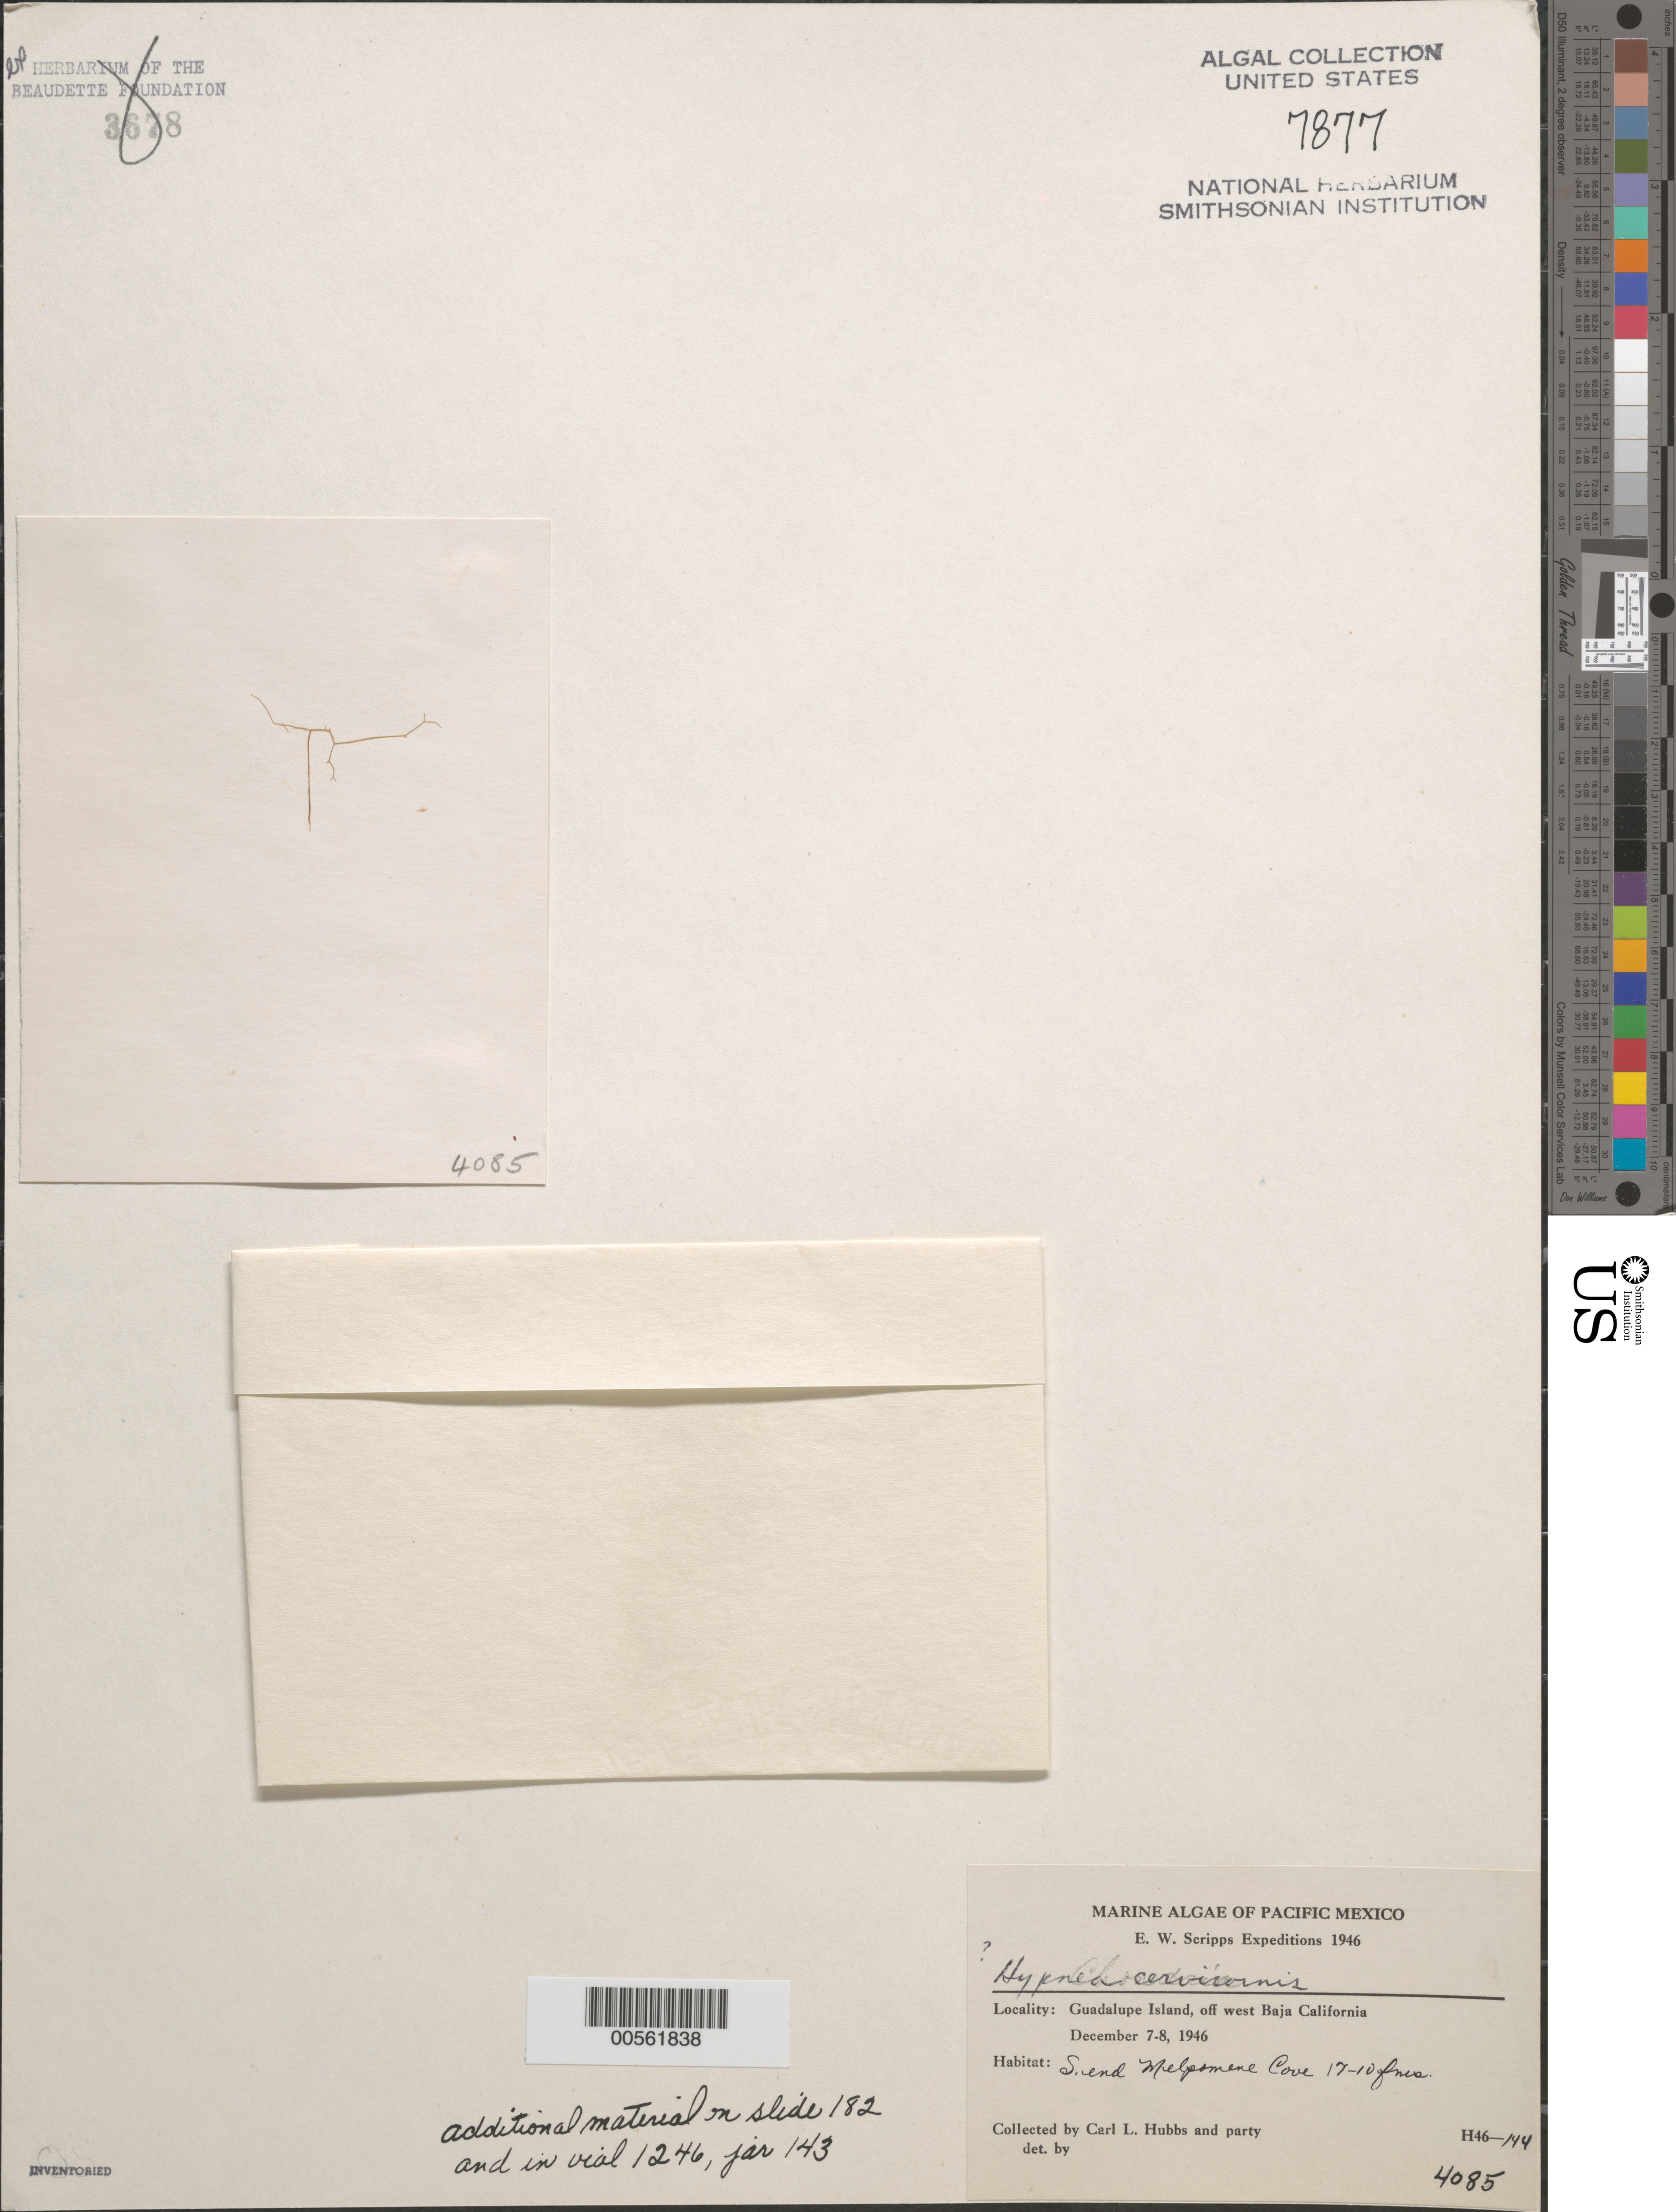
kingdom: Plantae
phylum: Rhodophyta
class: Florideophyceae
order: Gigartinales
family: Cystocloniaceae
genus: Hypnea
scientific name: Hypnea cervicornis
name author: J. Agardh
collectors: C. Hubbs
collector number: EYD 4085 & HUBBS 46-144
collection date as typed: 07 Dec 1946 to 08 Dec 1946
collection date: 1946-12-07/1946-12-08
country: Mexico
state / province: Baja California Norte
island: Isla Guadalupe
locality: Melpomene Cove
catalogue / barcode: US 7877